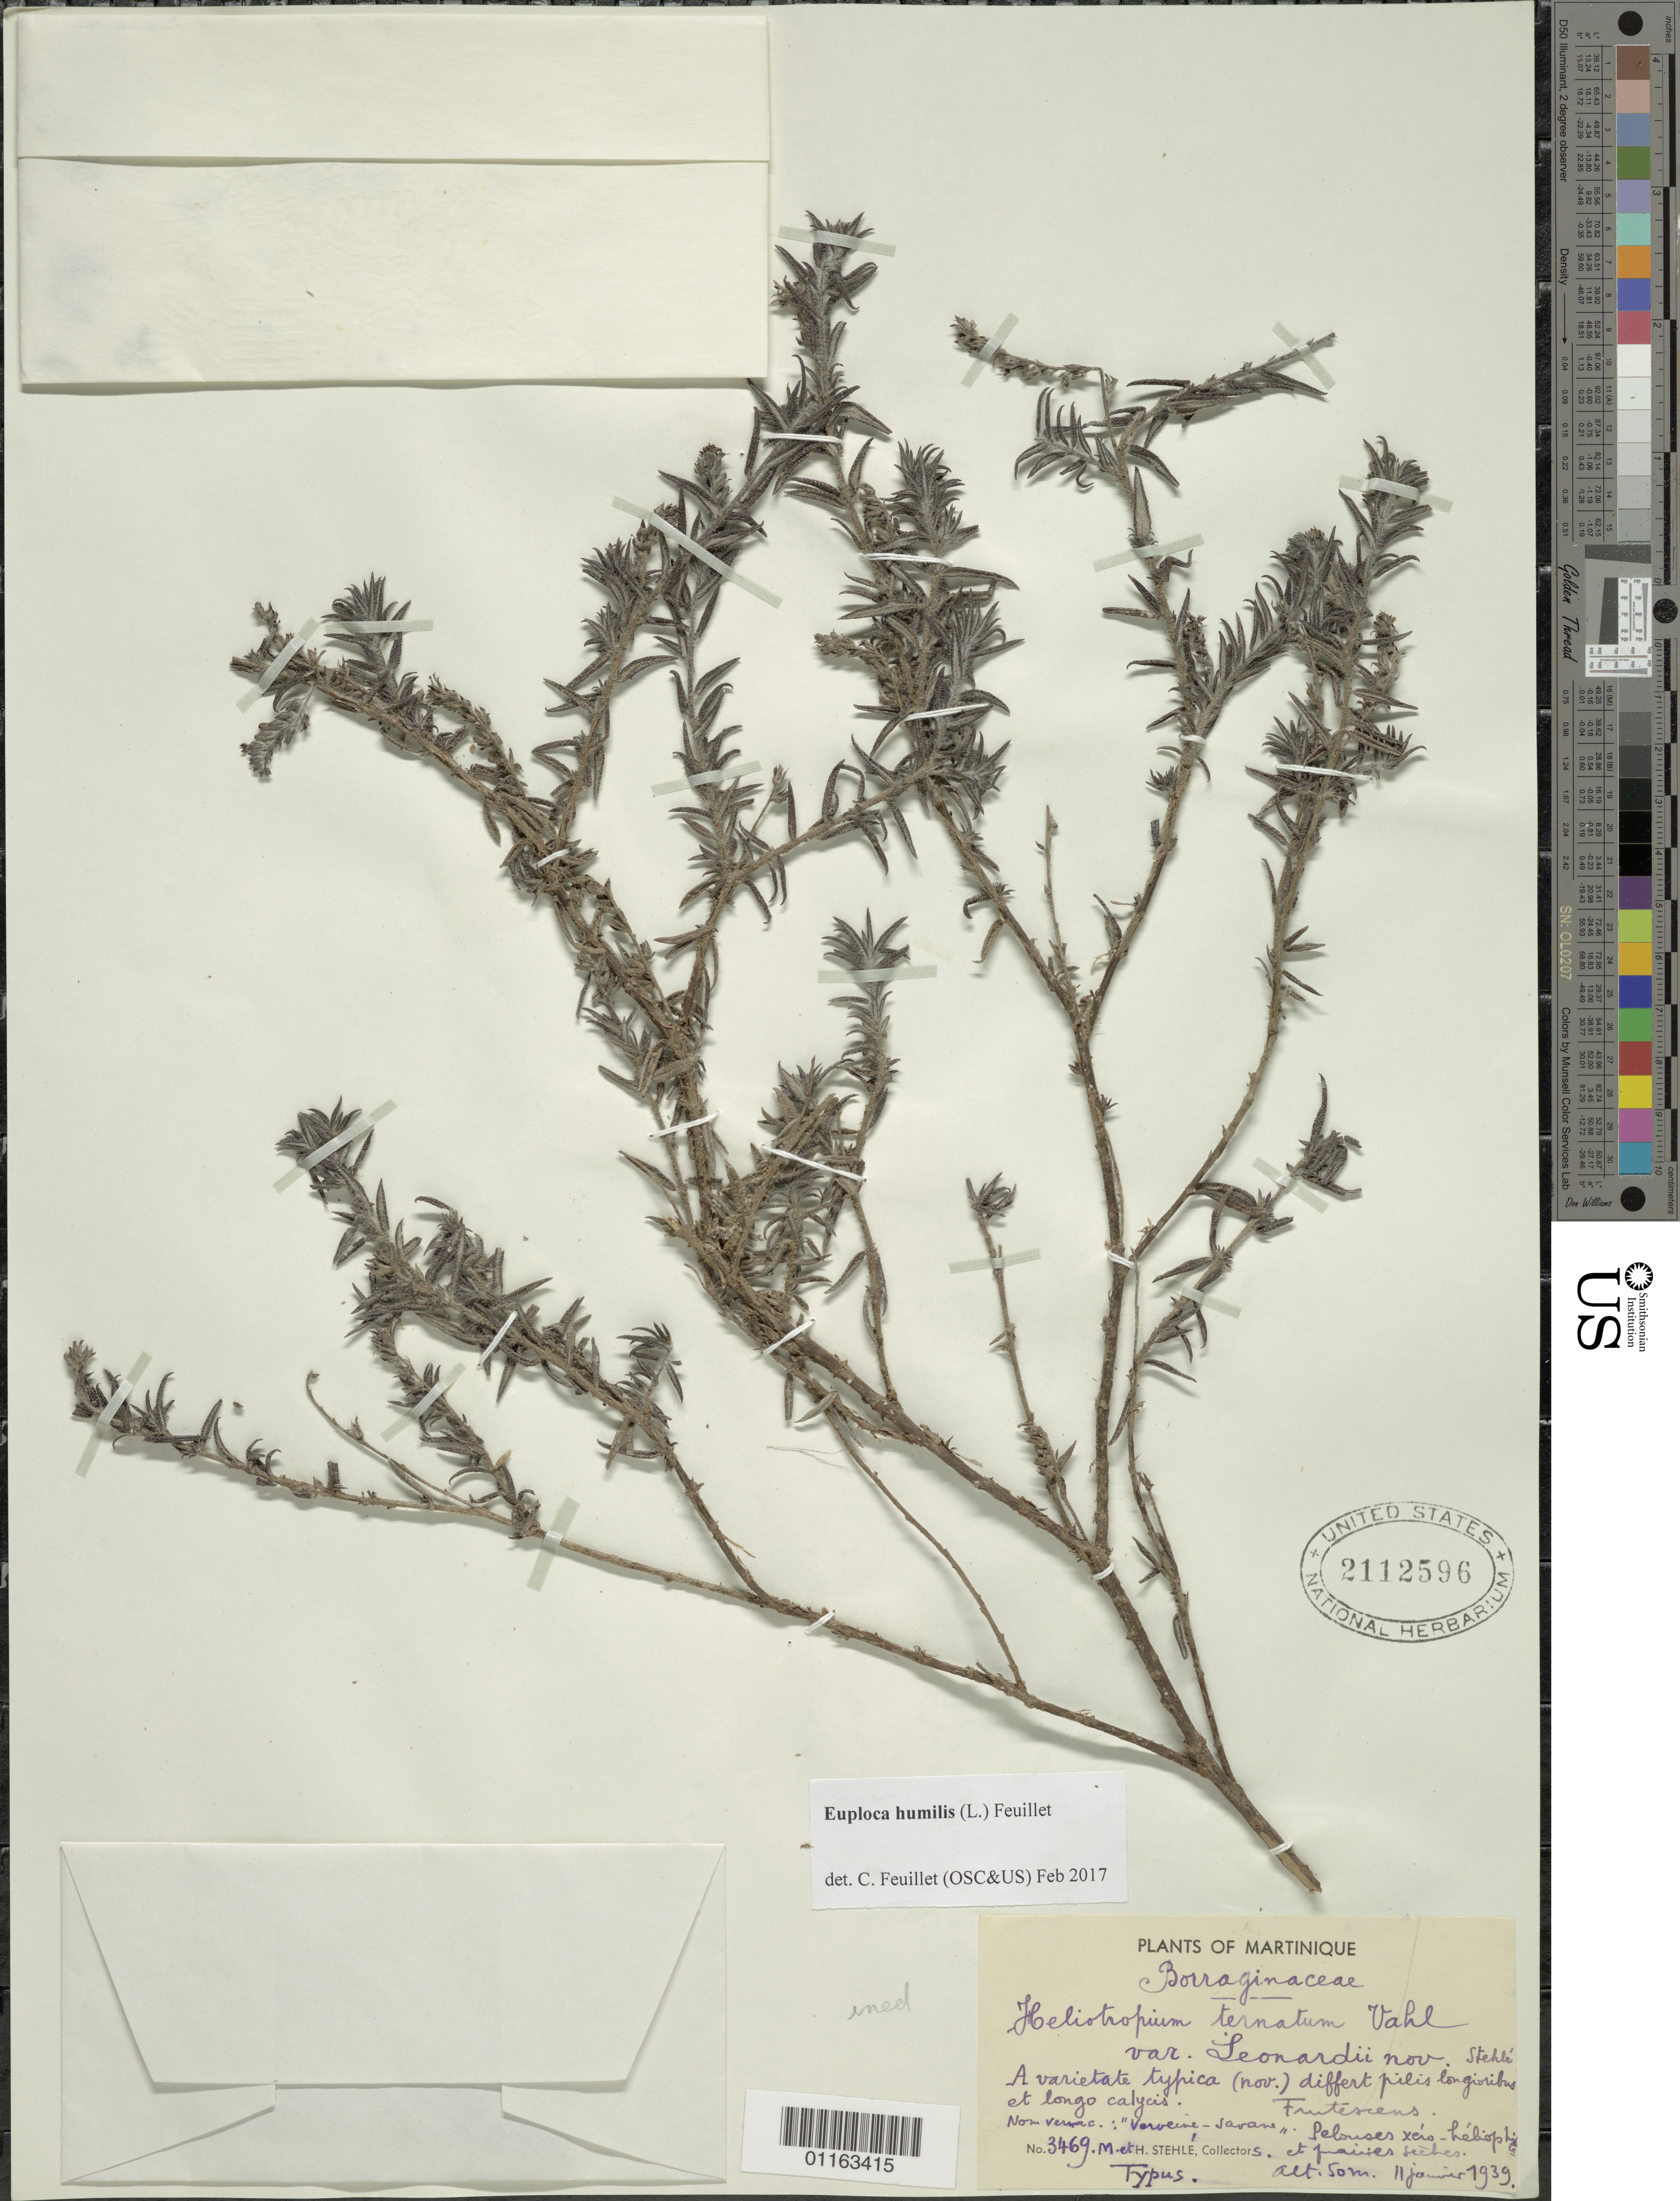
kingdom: Plantae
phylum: Tracheophyta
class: Magnoliopsida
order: Boraginales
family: Heliotropiaceae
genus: Euploca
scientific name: Euploca humilis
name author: (L.) Feuillet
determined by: Feuillet, C.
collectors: H. Stehlé & M. Stehlé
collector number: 3469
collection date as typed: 11 Jan 1939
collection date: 1939-01-11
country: Martinique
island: Martinique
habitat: Pelouses xéro-hélioph. et fraises seches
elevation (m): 50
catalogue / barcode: US 2112596